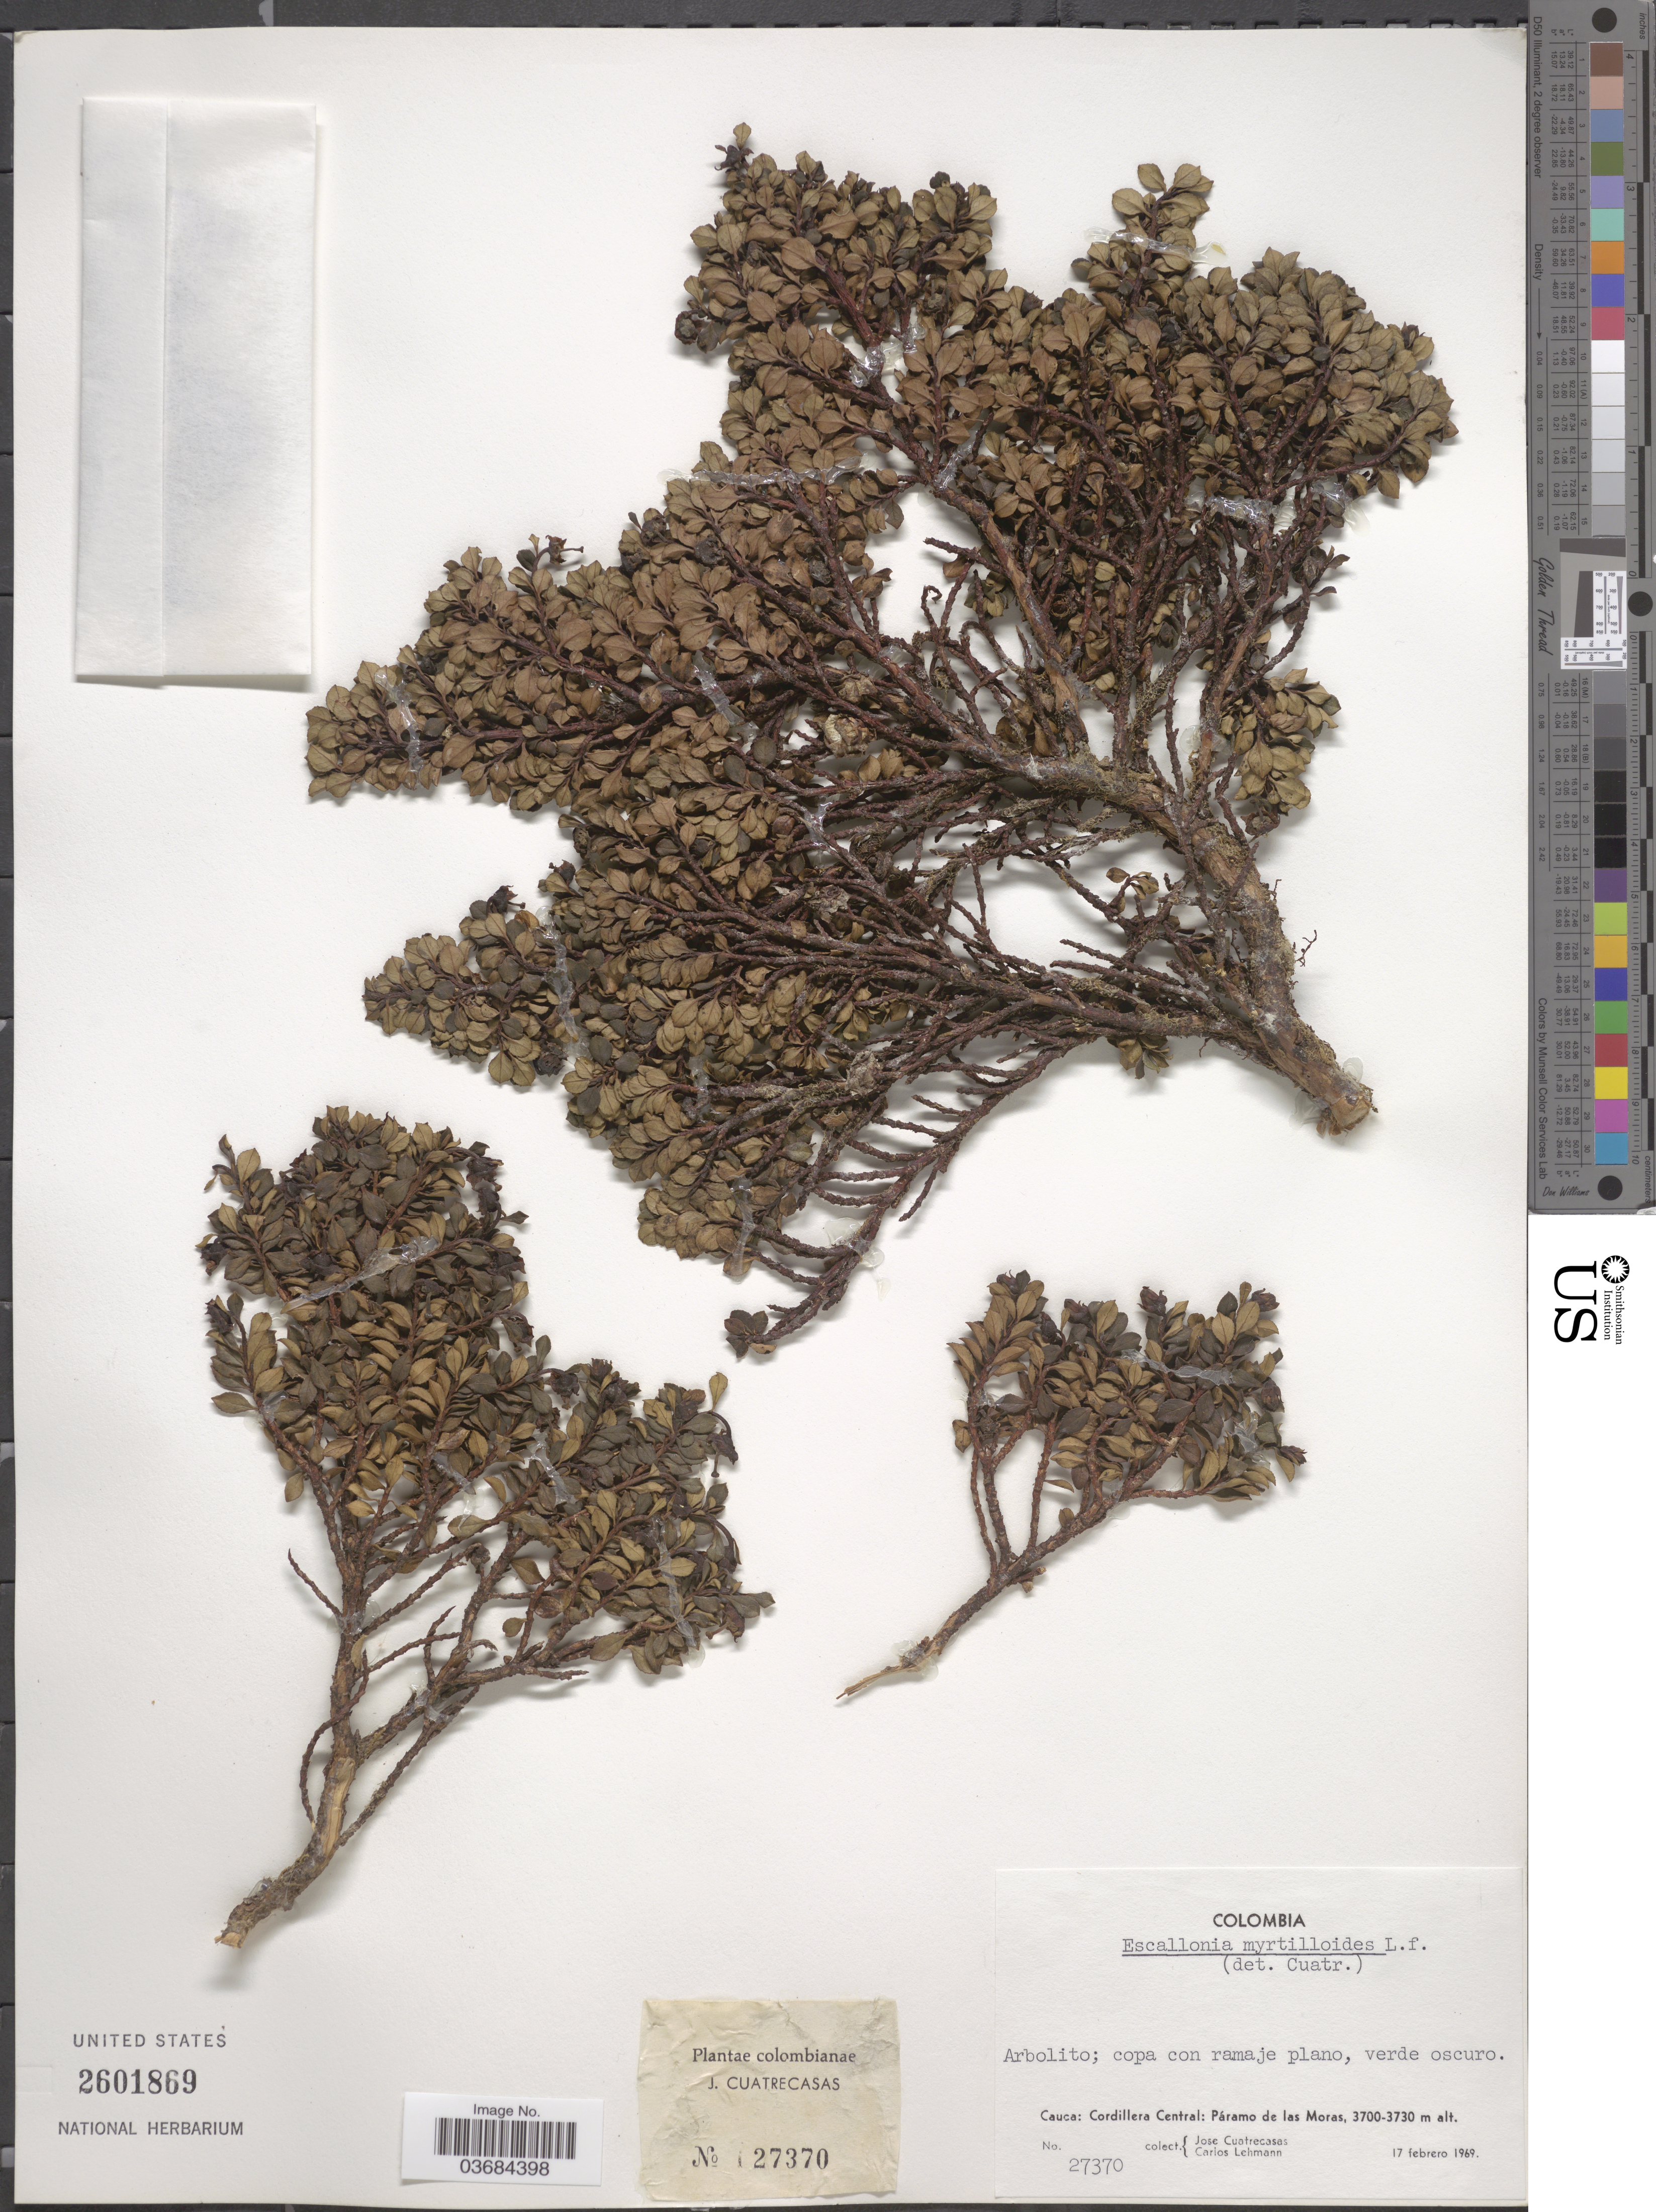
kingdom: Plantae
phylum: Tracheophyta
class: Magnoliopsida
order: Escalloniales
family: Escalloniaceae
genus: Escallonia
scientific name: Escallonia myrtilloides var. myrtilloides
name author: L. f.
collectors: J. Cuatrecasas & C. Lehmann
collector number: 27370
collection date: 1969-02-17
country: Colombia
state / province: Cauca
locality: Cordillera Central: Páramo de las Moras.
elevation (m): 3700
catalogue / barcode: US 2601869